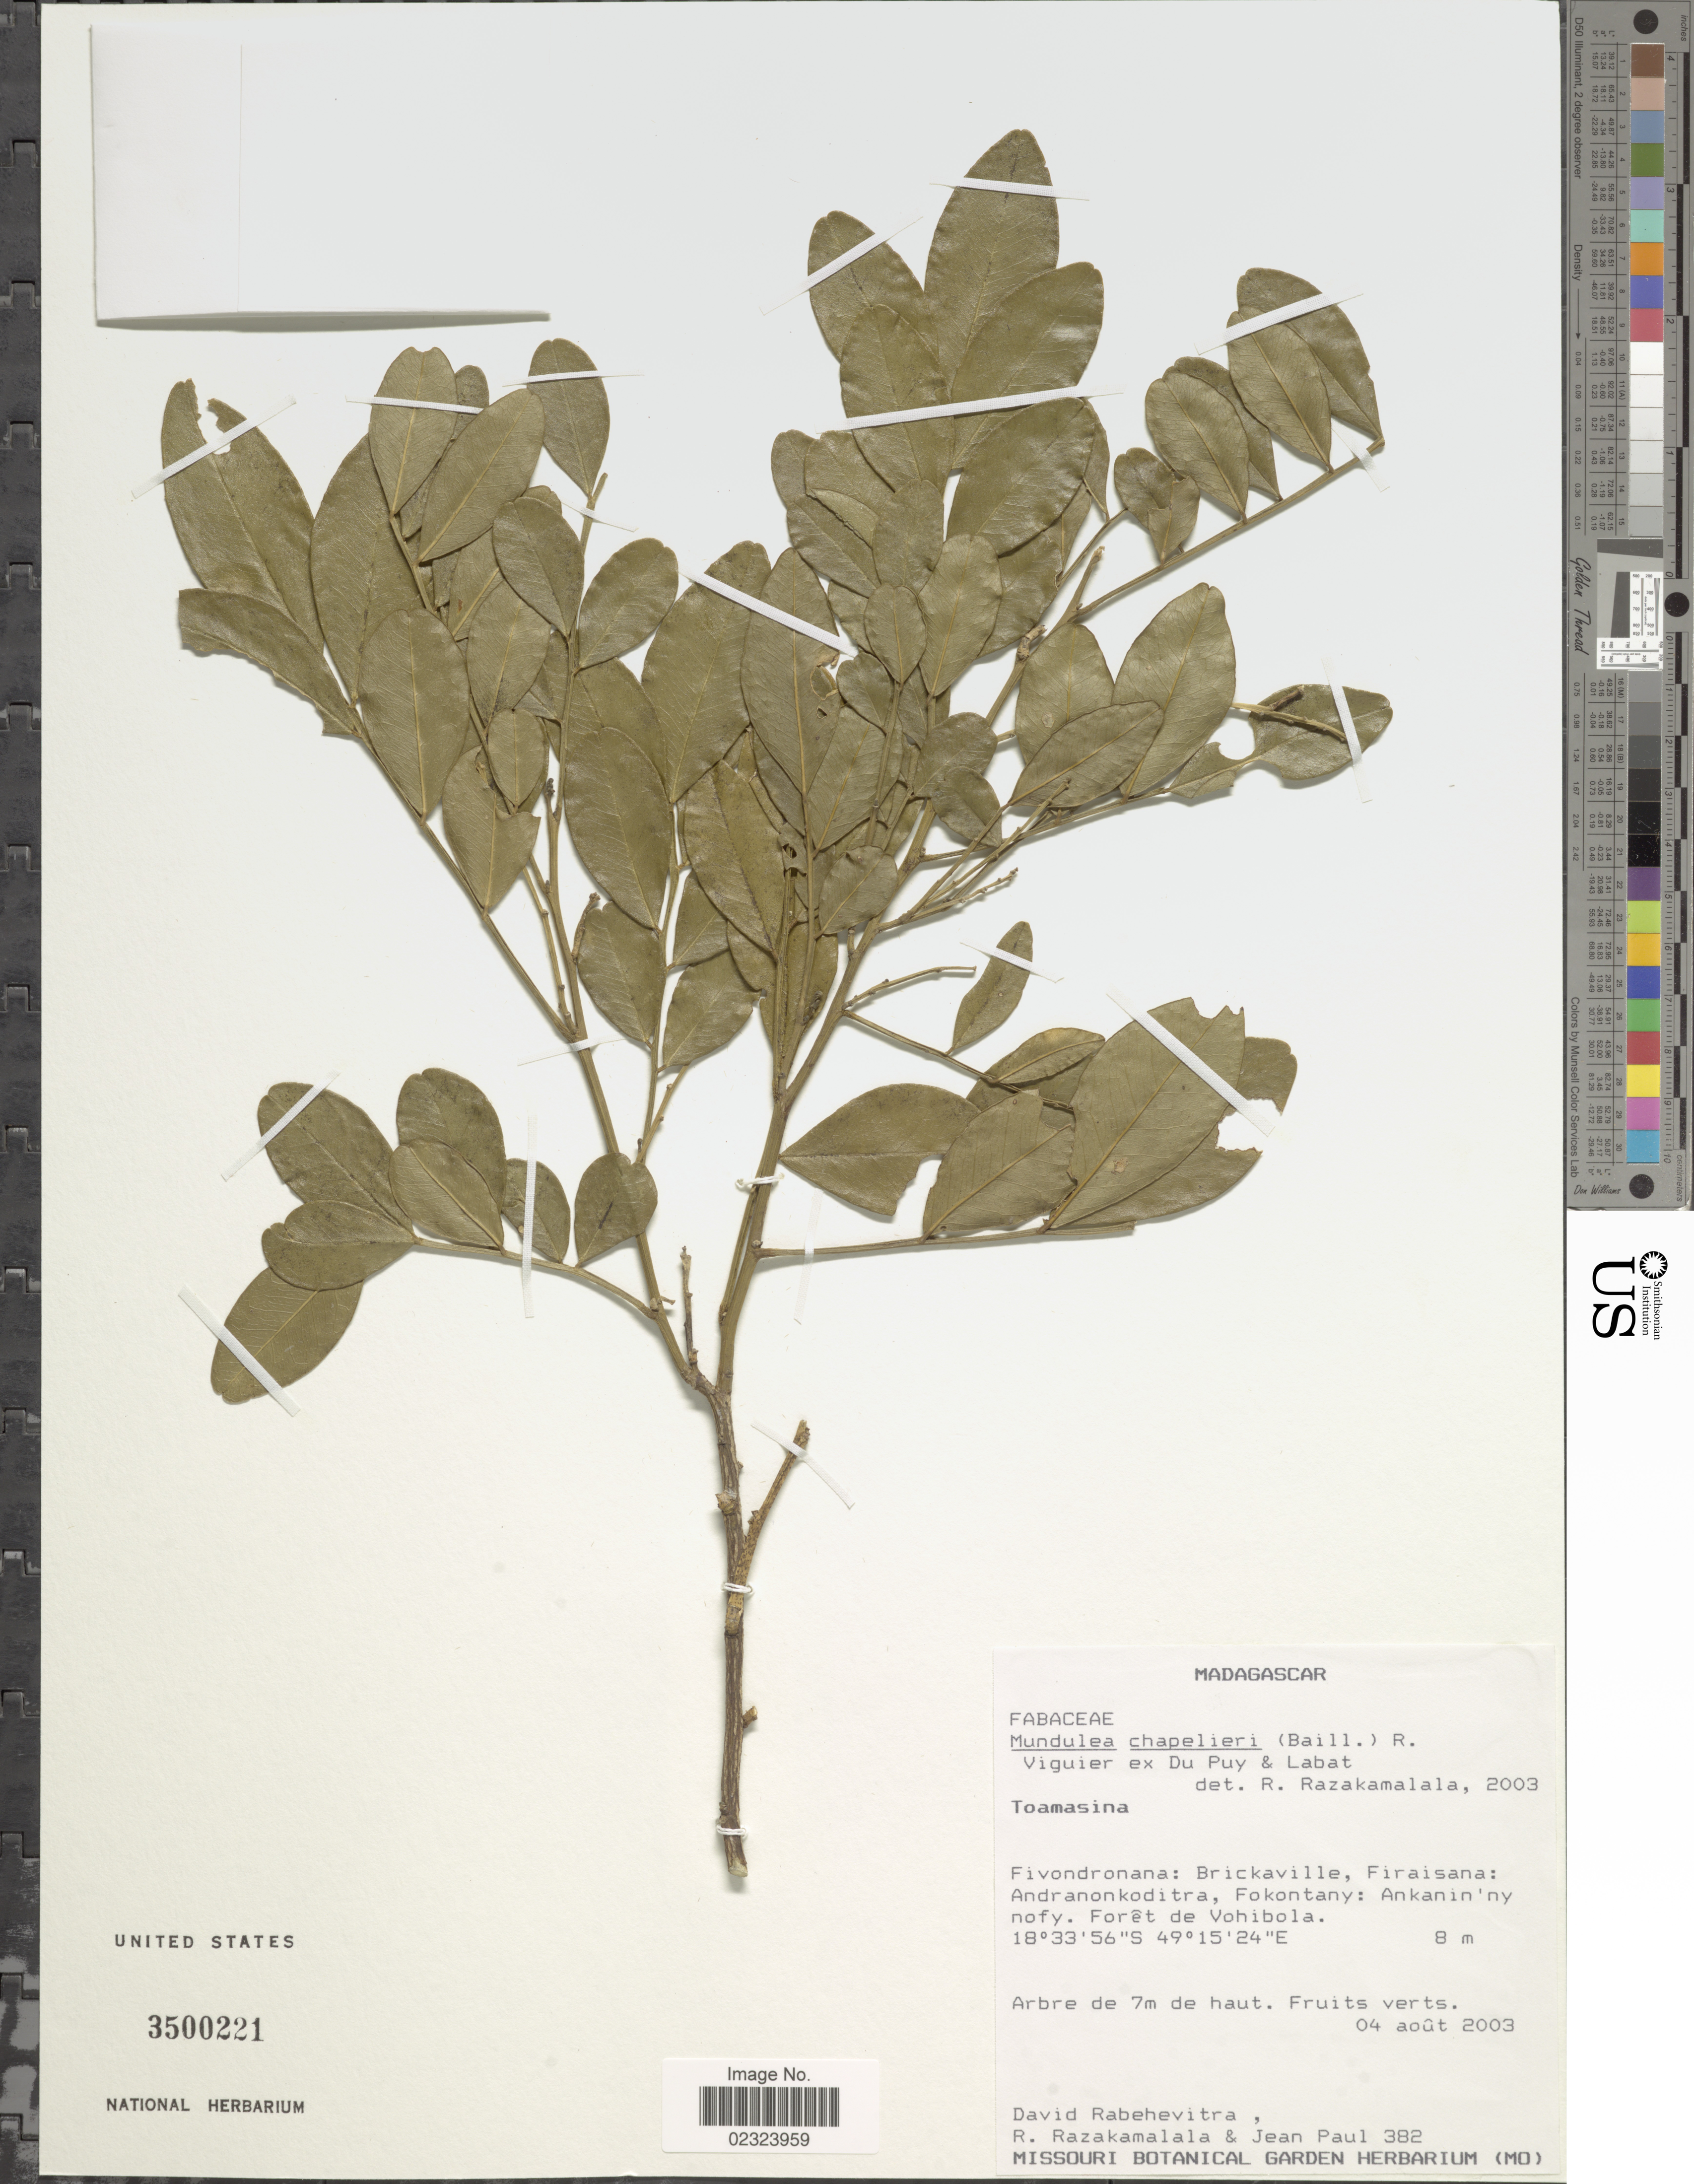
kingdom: Plantae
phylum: Tracheophyta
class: Magnoliopsida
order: Fabales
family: Fabaceae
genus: Mundulea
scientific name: Mundulea chapelieri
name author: (Baill.) R. Vig. ex Du Puy & Labat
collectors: D. Rabehevitra, R. Razakamalala & J. Paul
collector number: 382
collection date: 2003-08-04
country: Madagascar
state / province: Atsinanana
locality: Fivodronana: Brickaville, Firaisana: Andranonkoditra, Fokontany: Ankanin'ny nofy. Forêt de Vohibola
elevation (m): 8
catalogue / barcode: US 3500221